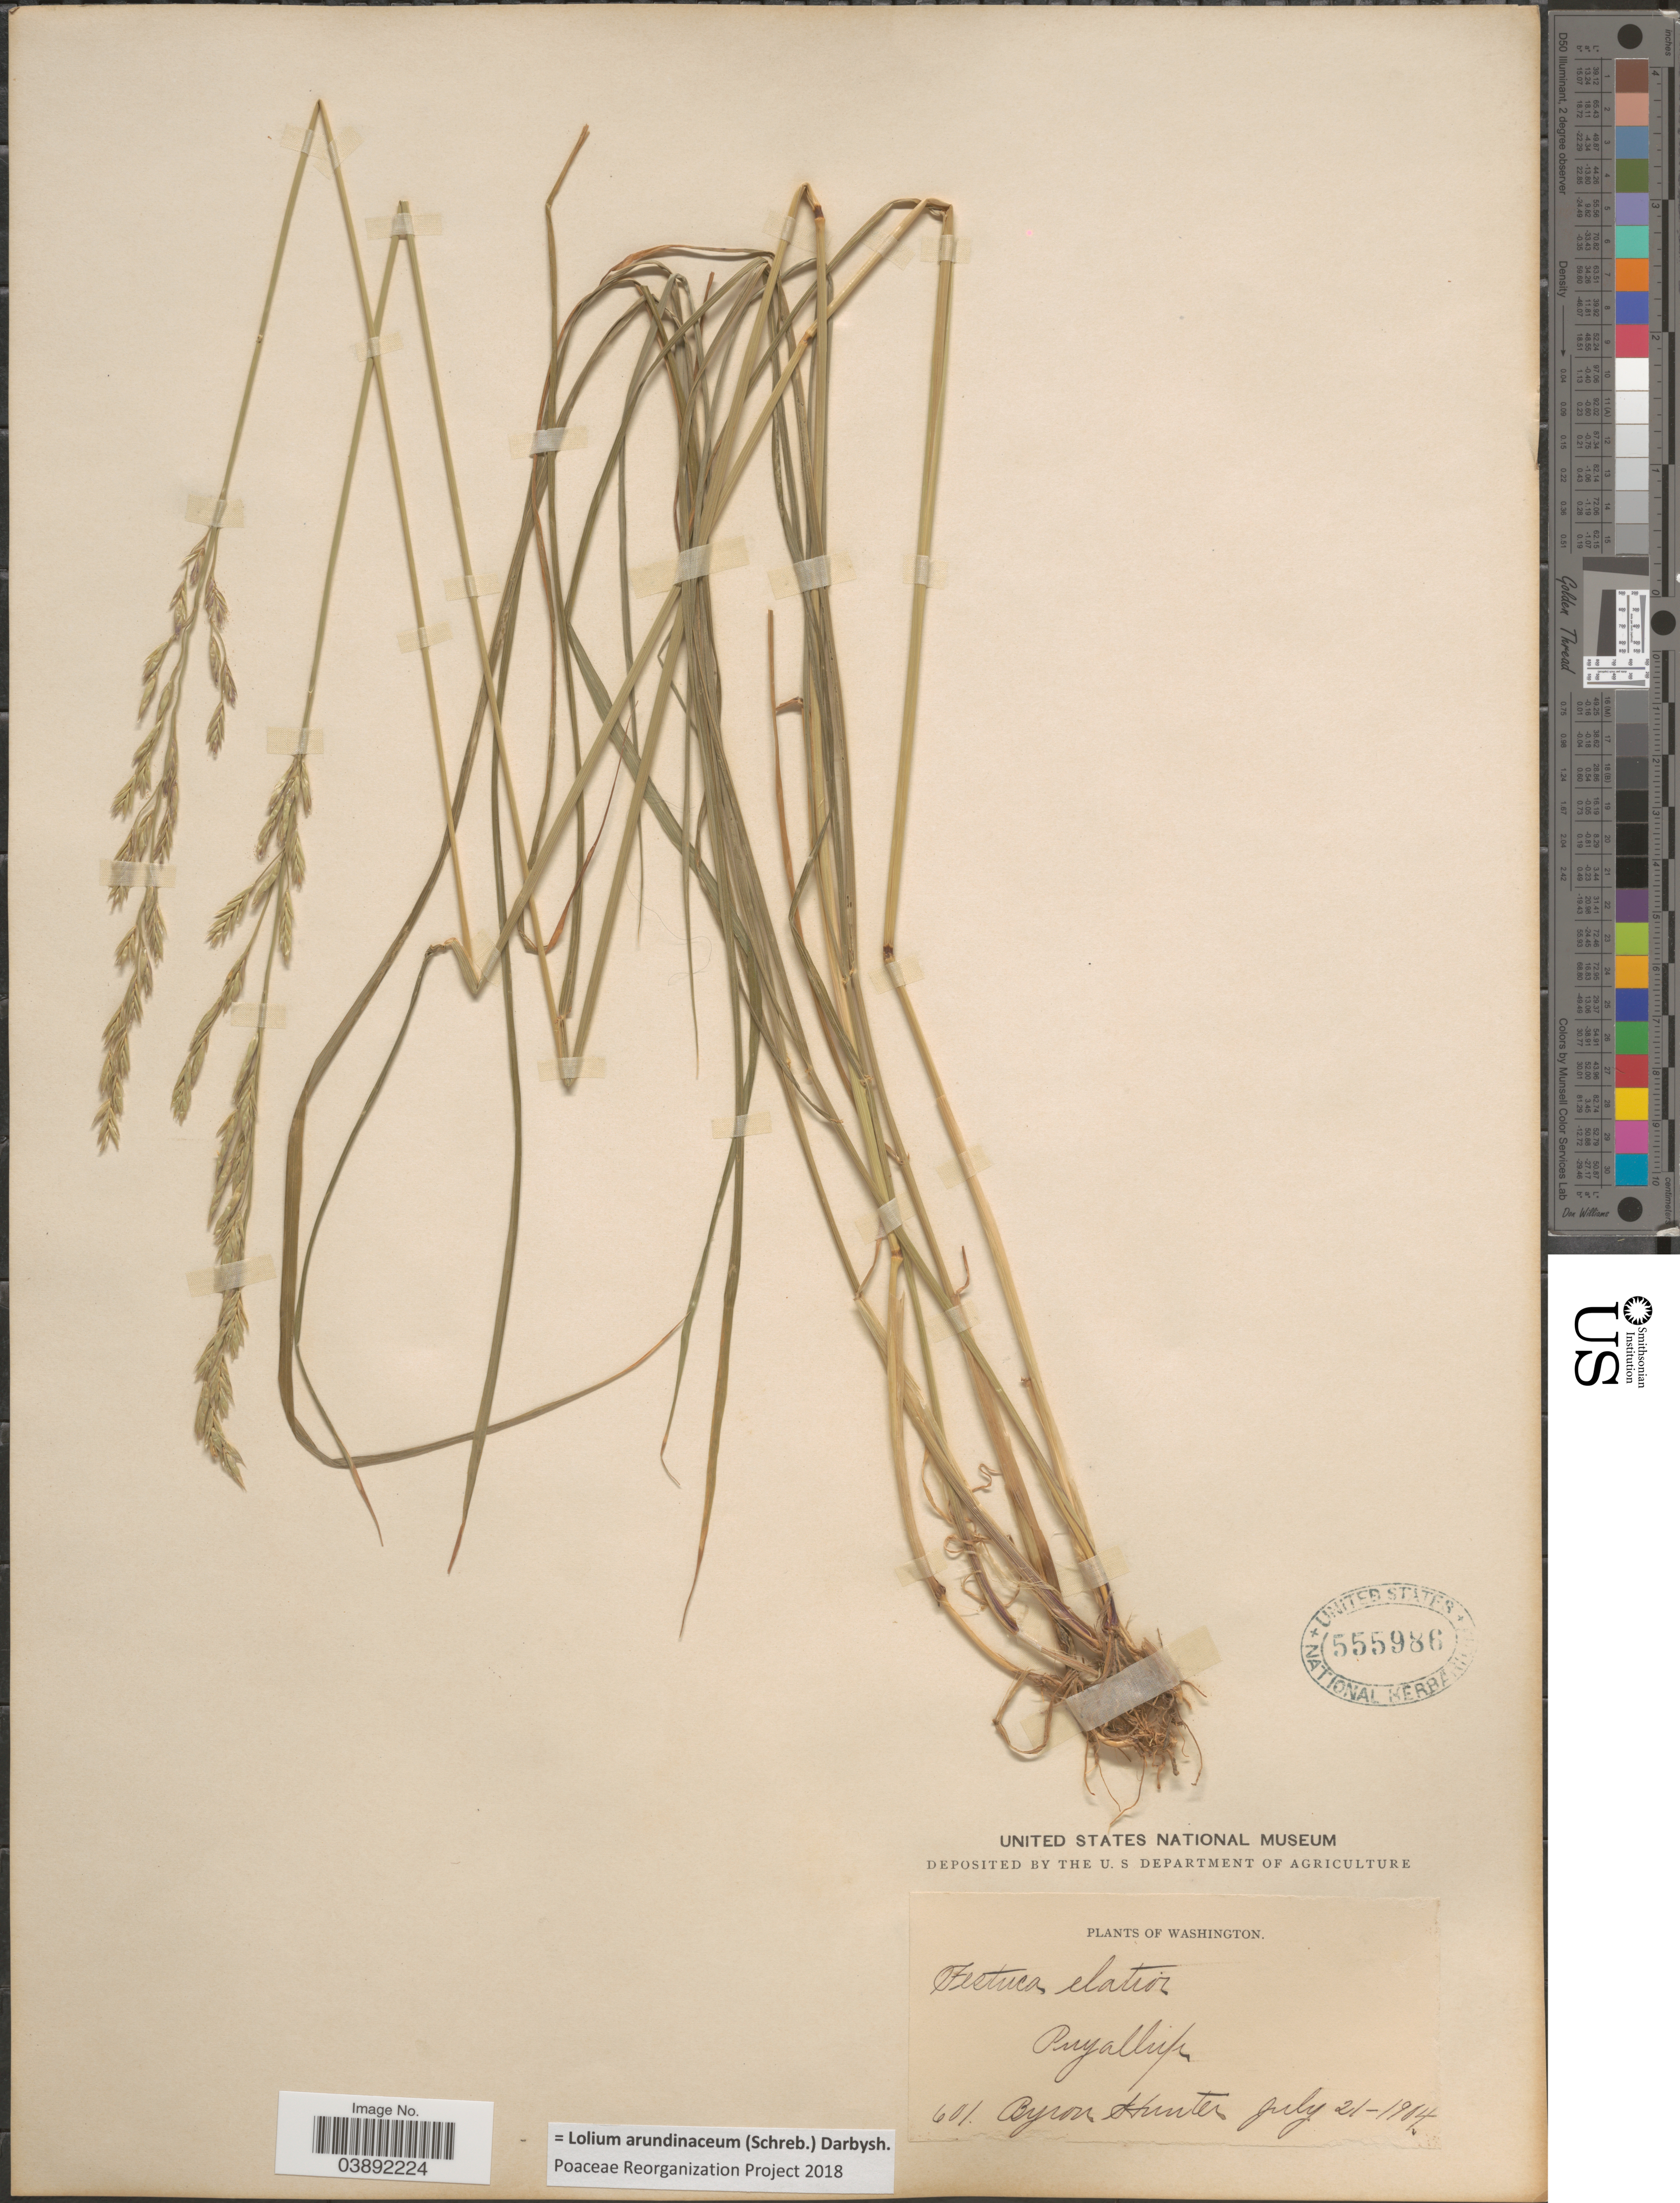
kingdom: Plantae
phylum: Tracheophyta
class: Liliopsida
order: Poales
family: Poaceae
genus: Lolium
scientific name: Lolium arundinaceum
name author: (Schreb.) Darbysh.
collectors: B. Hunter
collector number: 601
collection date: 1904-07-21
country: United States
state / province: Washington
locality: Puyallup.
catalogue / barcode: US 555986